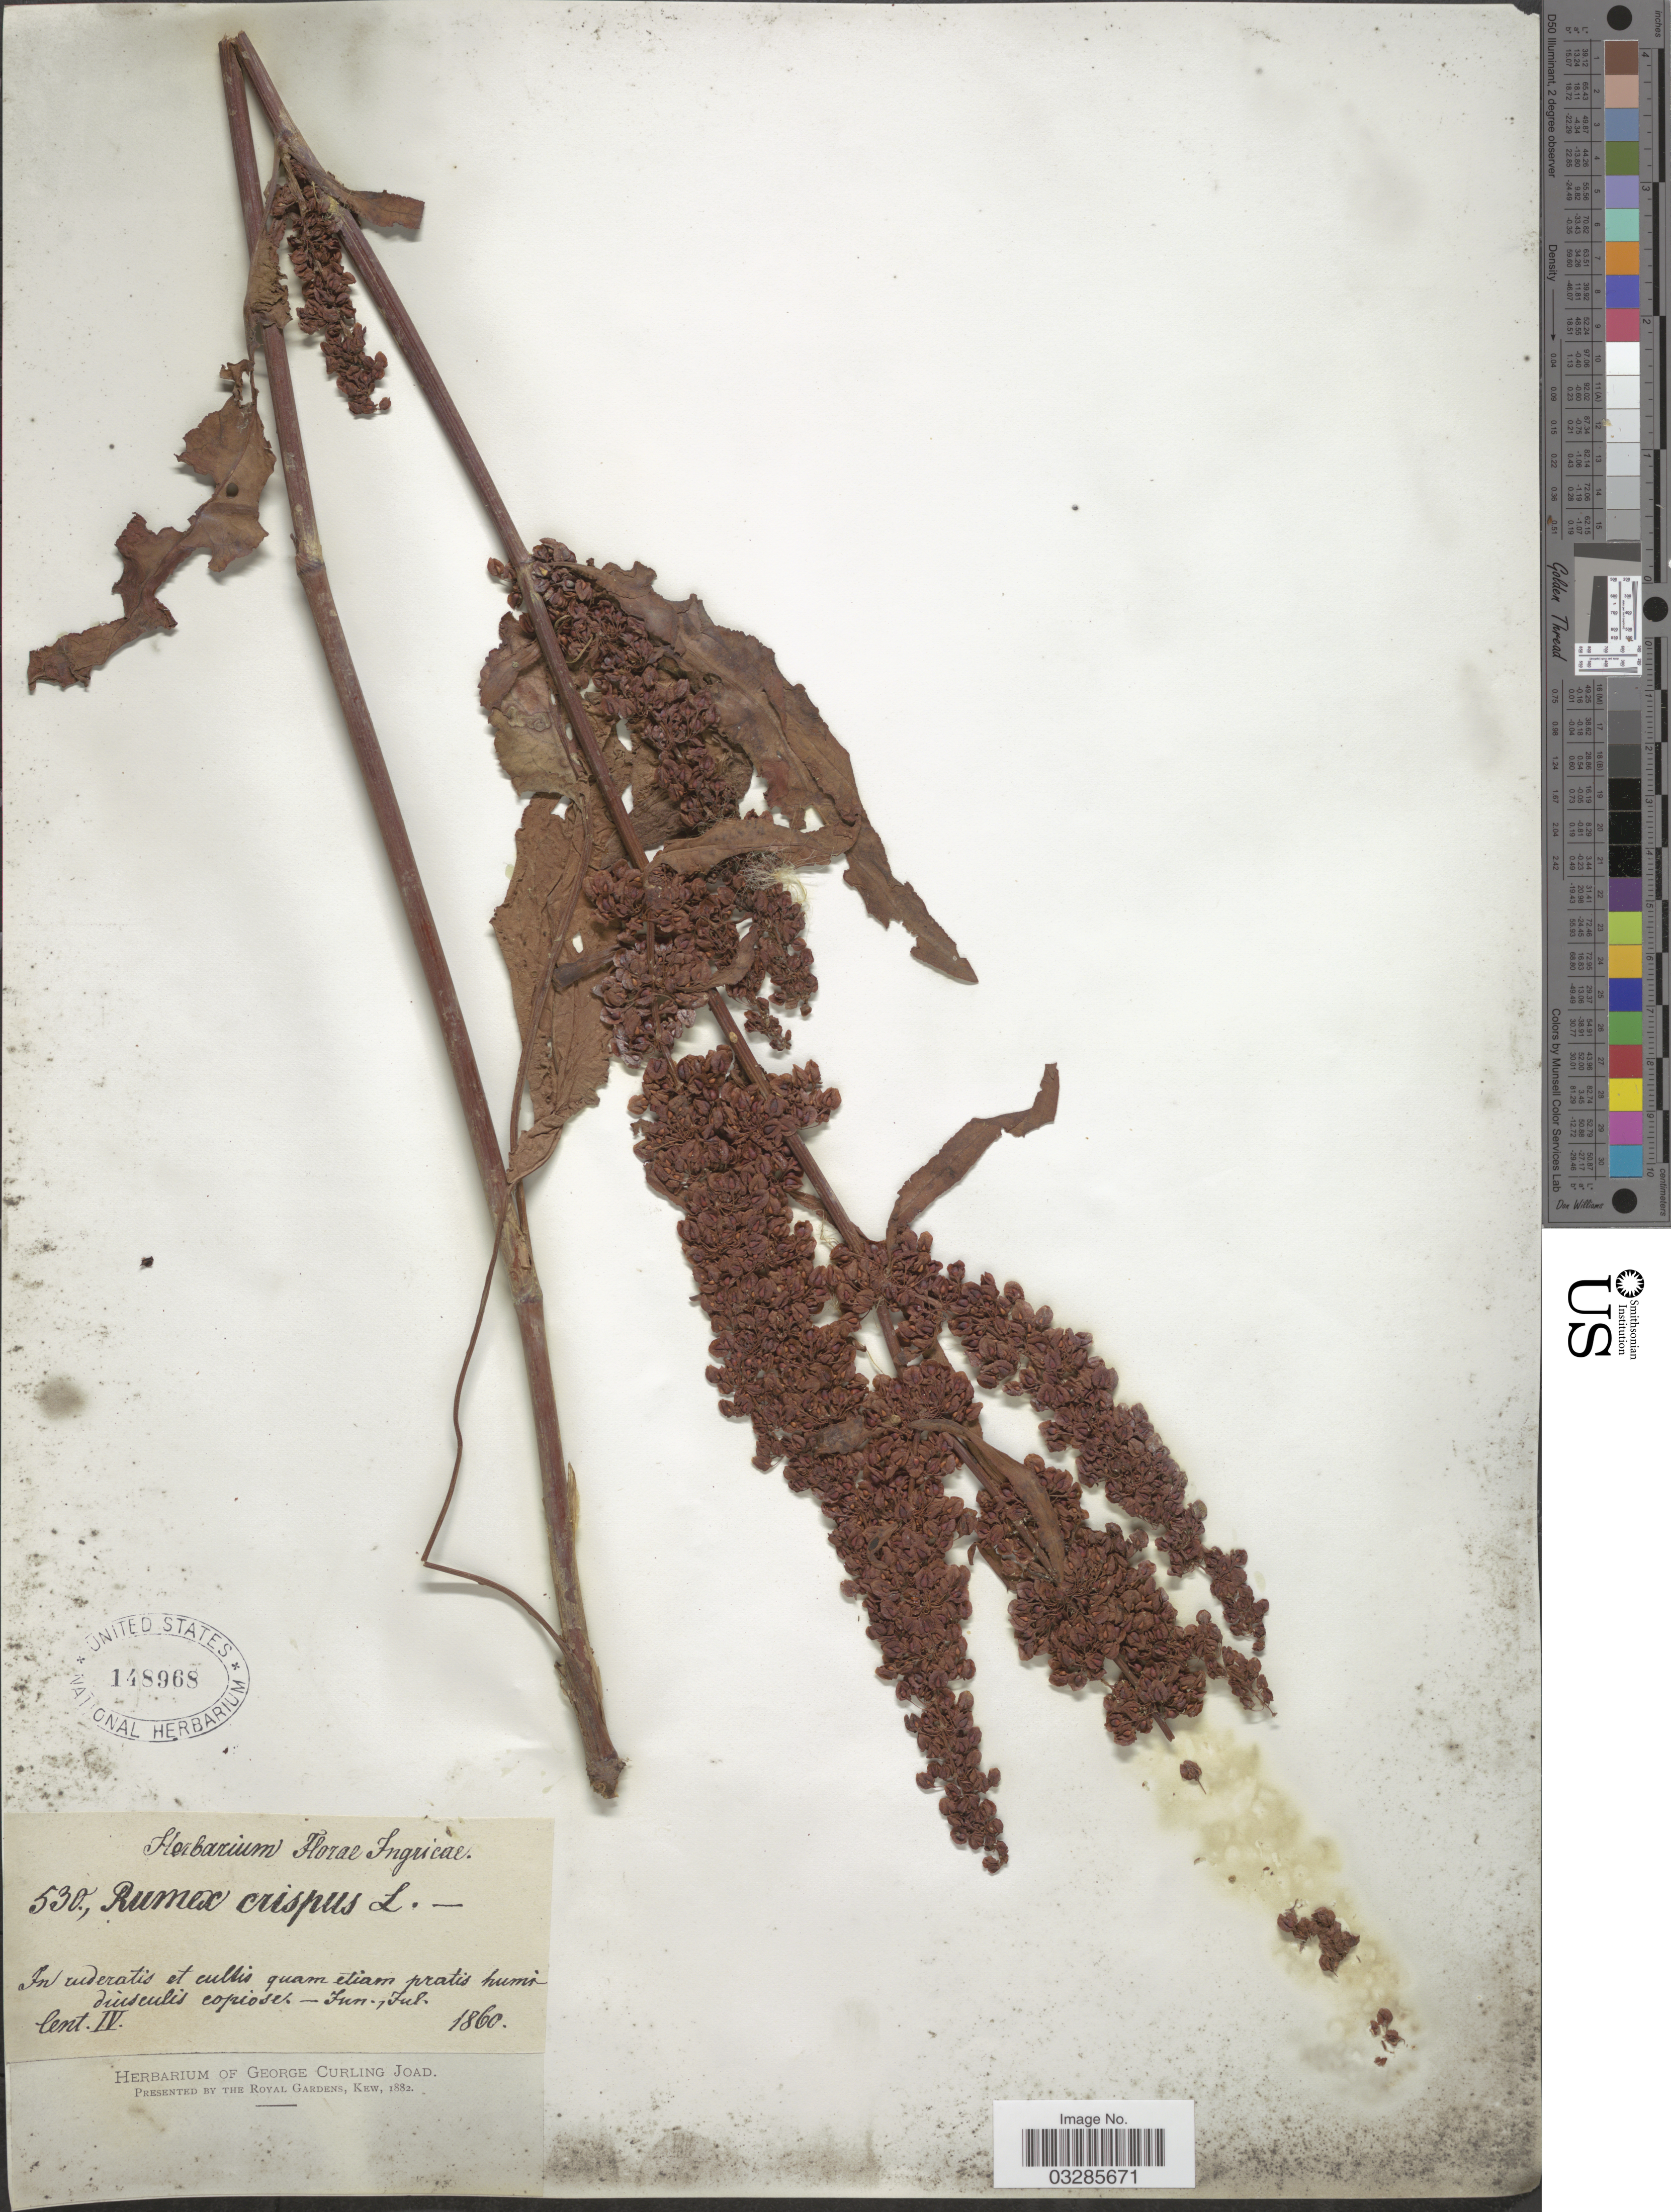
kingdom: Plantae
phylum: Tracheophyta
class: Magnoliopsida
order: Caryophyllales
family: Polygonaceae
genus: Rumex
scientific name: Rumex crispus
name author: L.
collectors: ex herb. Florae Ingricae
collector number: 530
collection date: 1860-06/1860-07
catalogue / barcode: US 148968